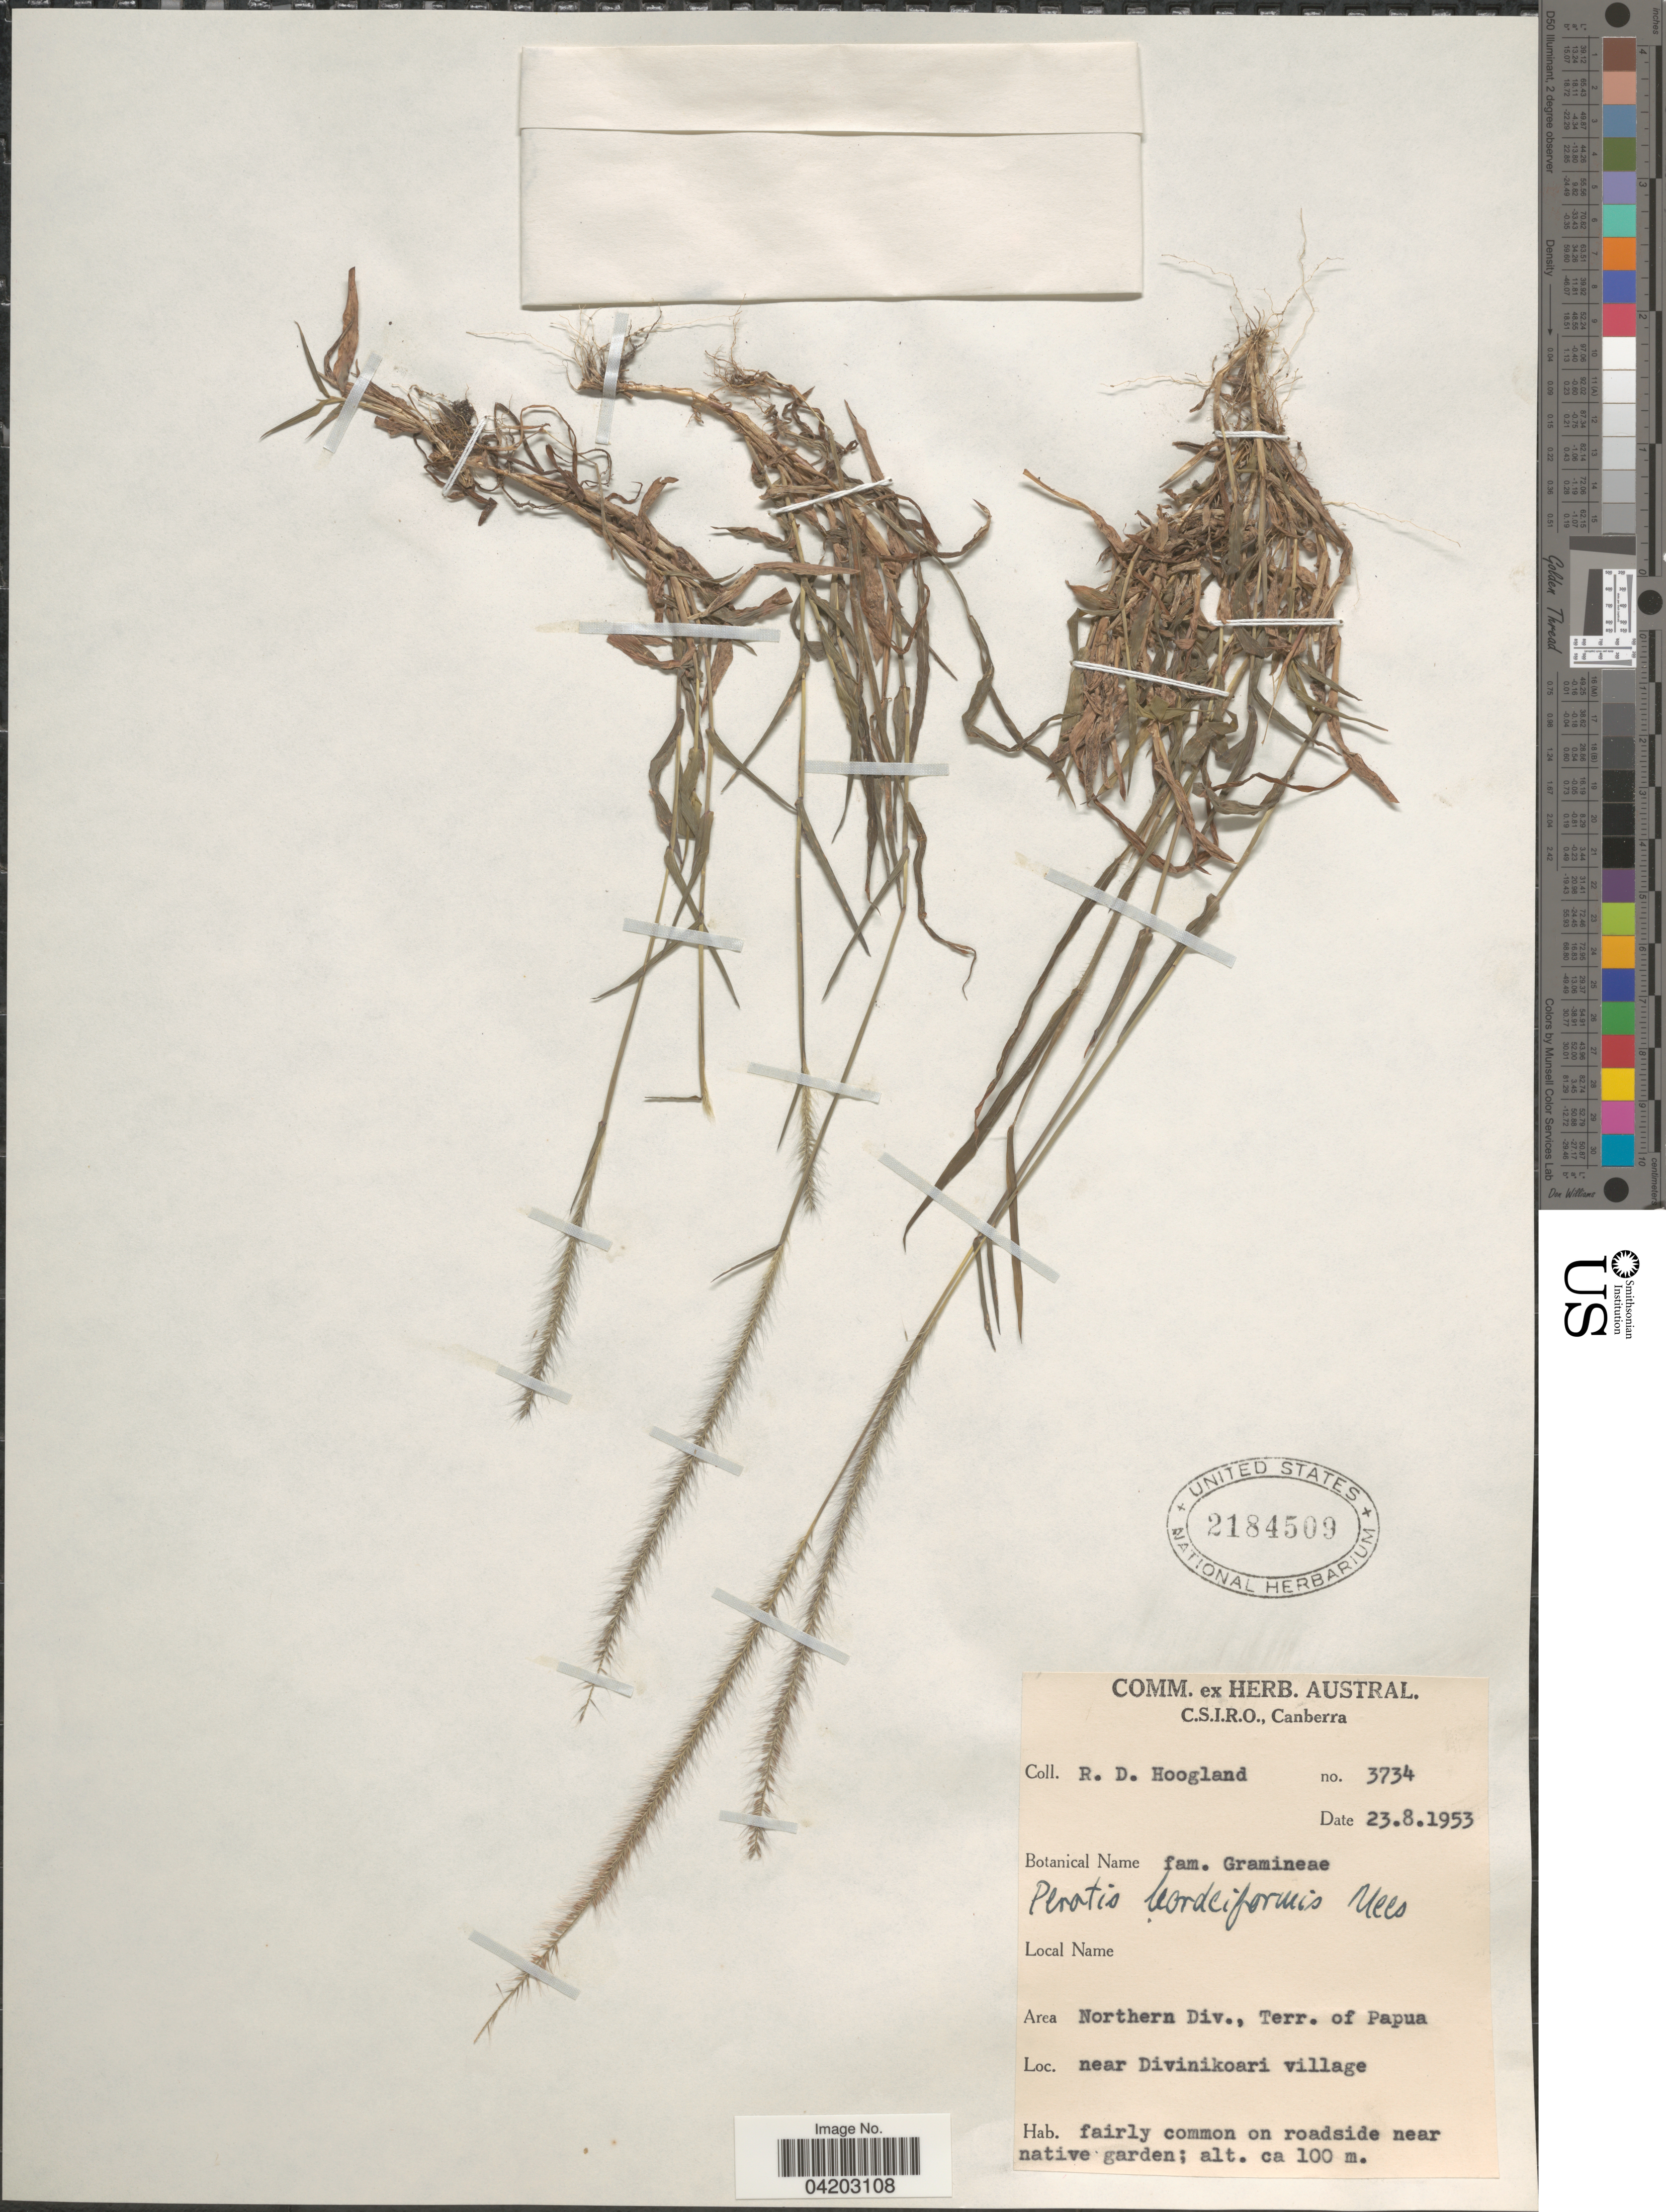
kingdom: Plantae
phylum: Tracheophyta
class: Liliopsida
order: Poales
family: Poaceae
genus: Perotis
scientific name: Perotis hordeiformis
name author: Nees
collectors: R. D. Hoogland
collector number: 3734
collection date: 1953-08-23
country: Papua New Guinea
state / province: Northern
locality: Terr. of Papua. Near Divinikoari village. On roadside near native garden.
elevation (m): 100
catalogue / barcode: US 2184509